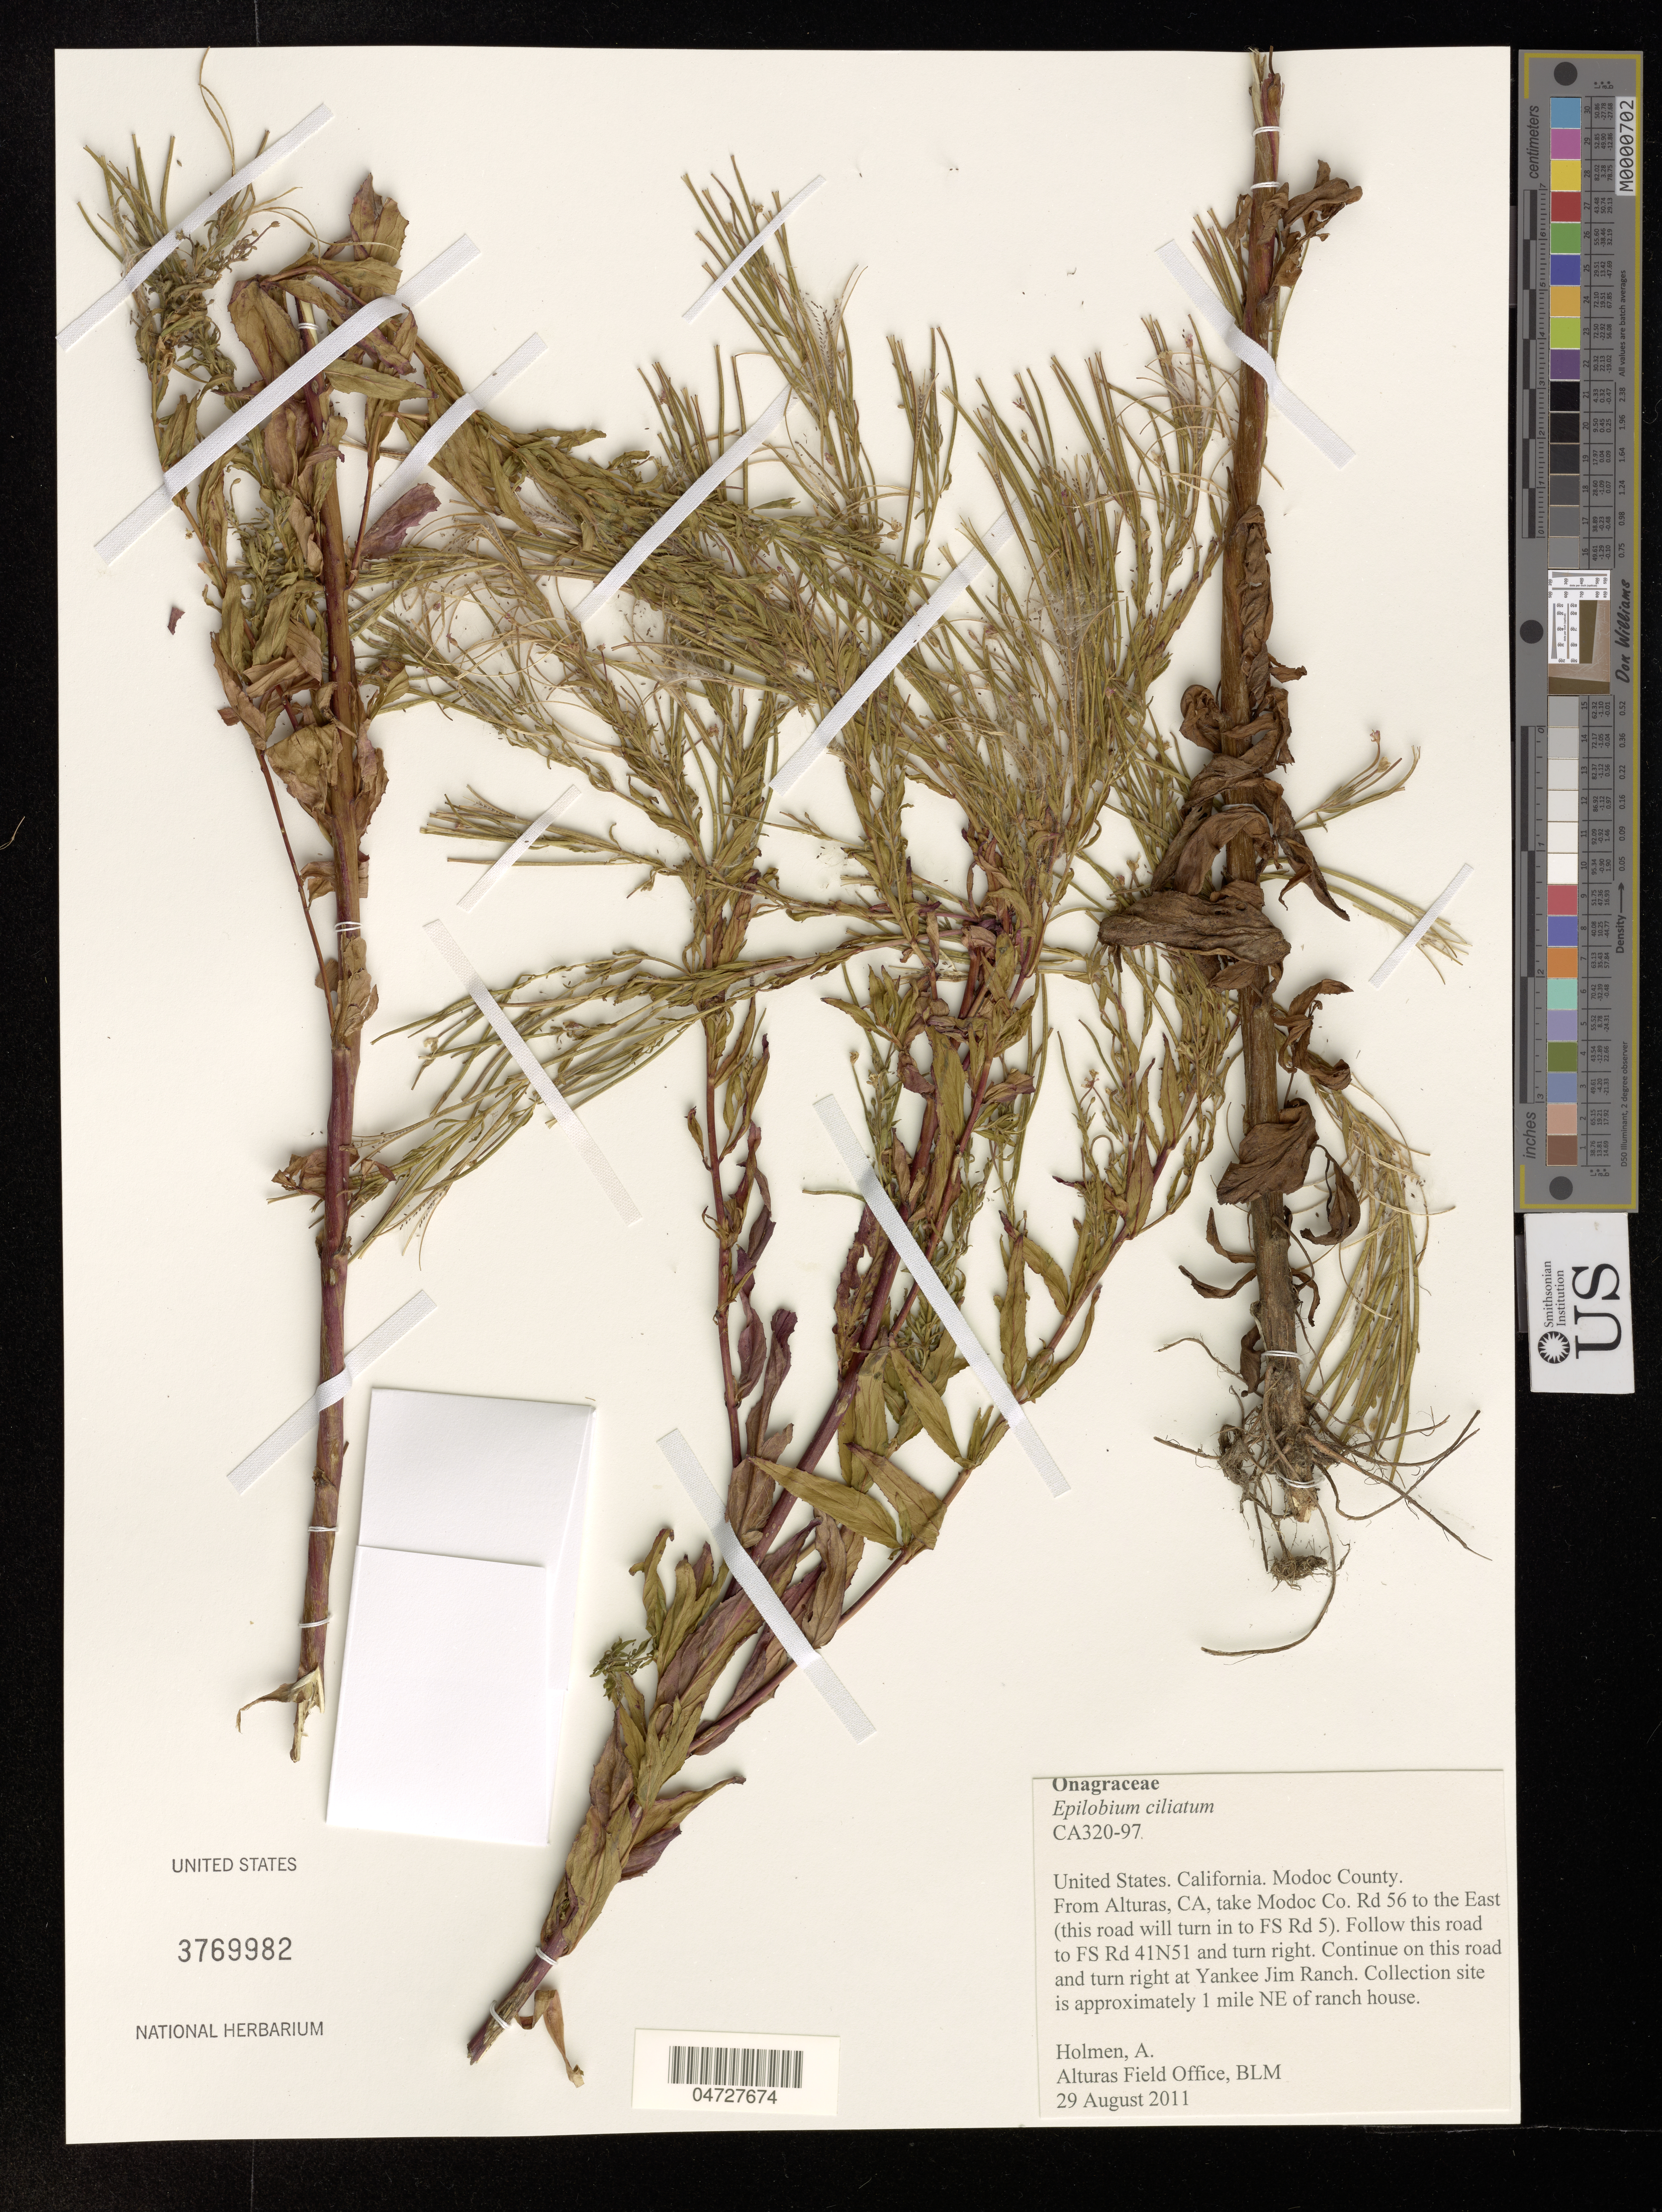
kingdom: Plantae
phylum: Tracheophyta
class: Magnoliopsida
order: Myrtales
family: Onagraceae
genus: Epilobium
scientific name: Epilobium ciliatum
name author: Raf.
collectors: A. Holmen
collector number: CA320-97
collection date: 2011-08-29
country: United States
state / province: California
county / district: Modoc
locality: Modoc County. From Alturas, take Modoc Co. Rd 56 to the East (this road will turn in to FS Rd5). Follow this road to FS Rd41N51 and turn right. Continue on this road and turn right at Yankee Jim Ranch. Collection site is approximately 1 mile NE of ranch house.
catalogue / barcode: US 3769982